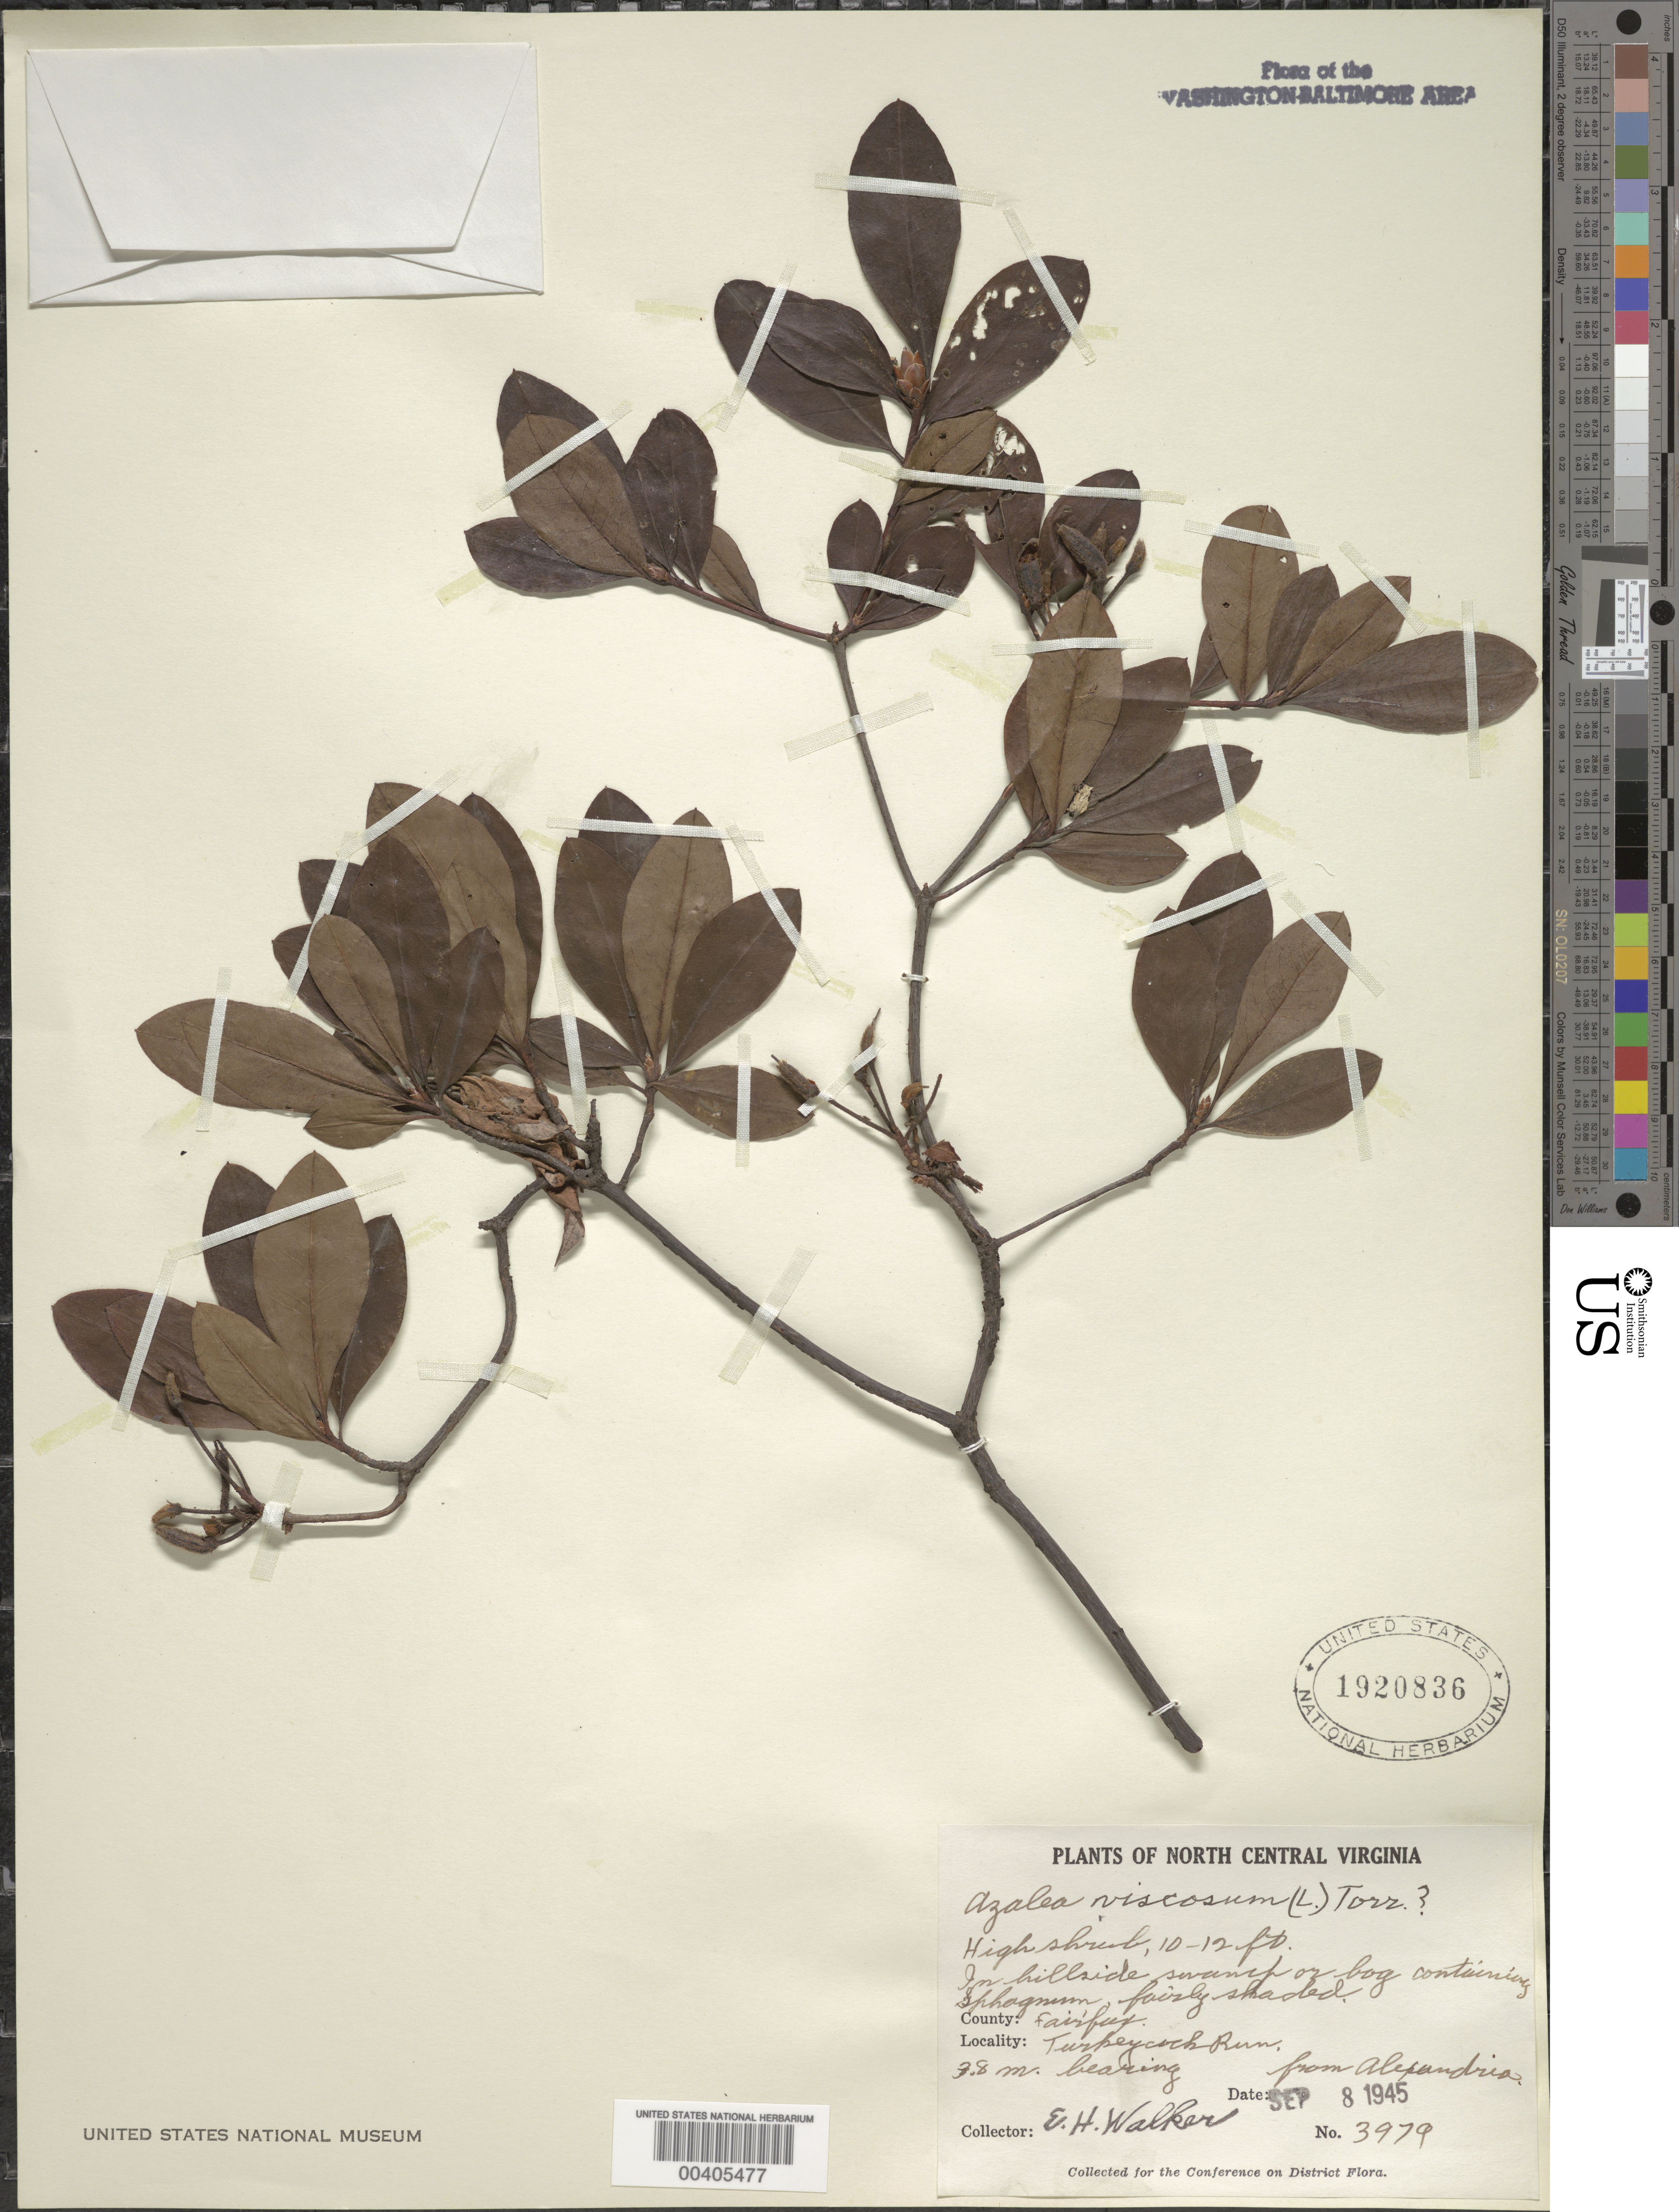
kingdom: Plantae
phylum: Tracheophyta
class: Magnoliopsida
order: Ericales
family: Ericaceae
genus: Rhododendron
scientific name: Rhododendron viscosum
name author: (L.) Torr.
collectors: E. H. Walker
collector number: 3979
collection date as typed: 08 Sep 1945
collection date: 1945-09-08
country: United States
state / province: Virginia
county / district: Fairfax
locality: Turkeycock Run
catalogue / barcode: US 1920836